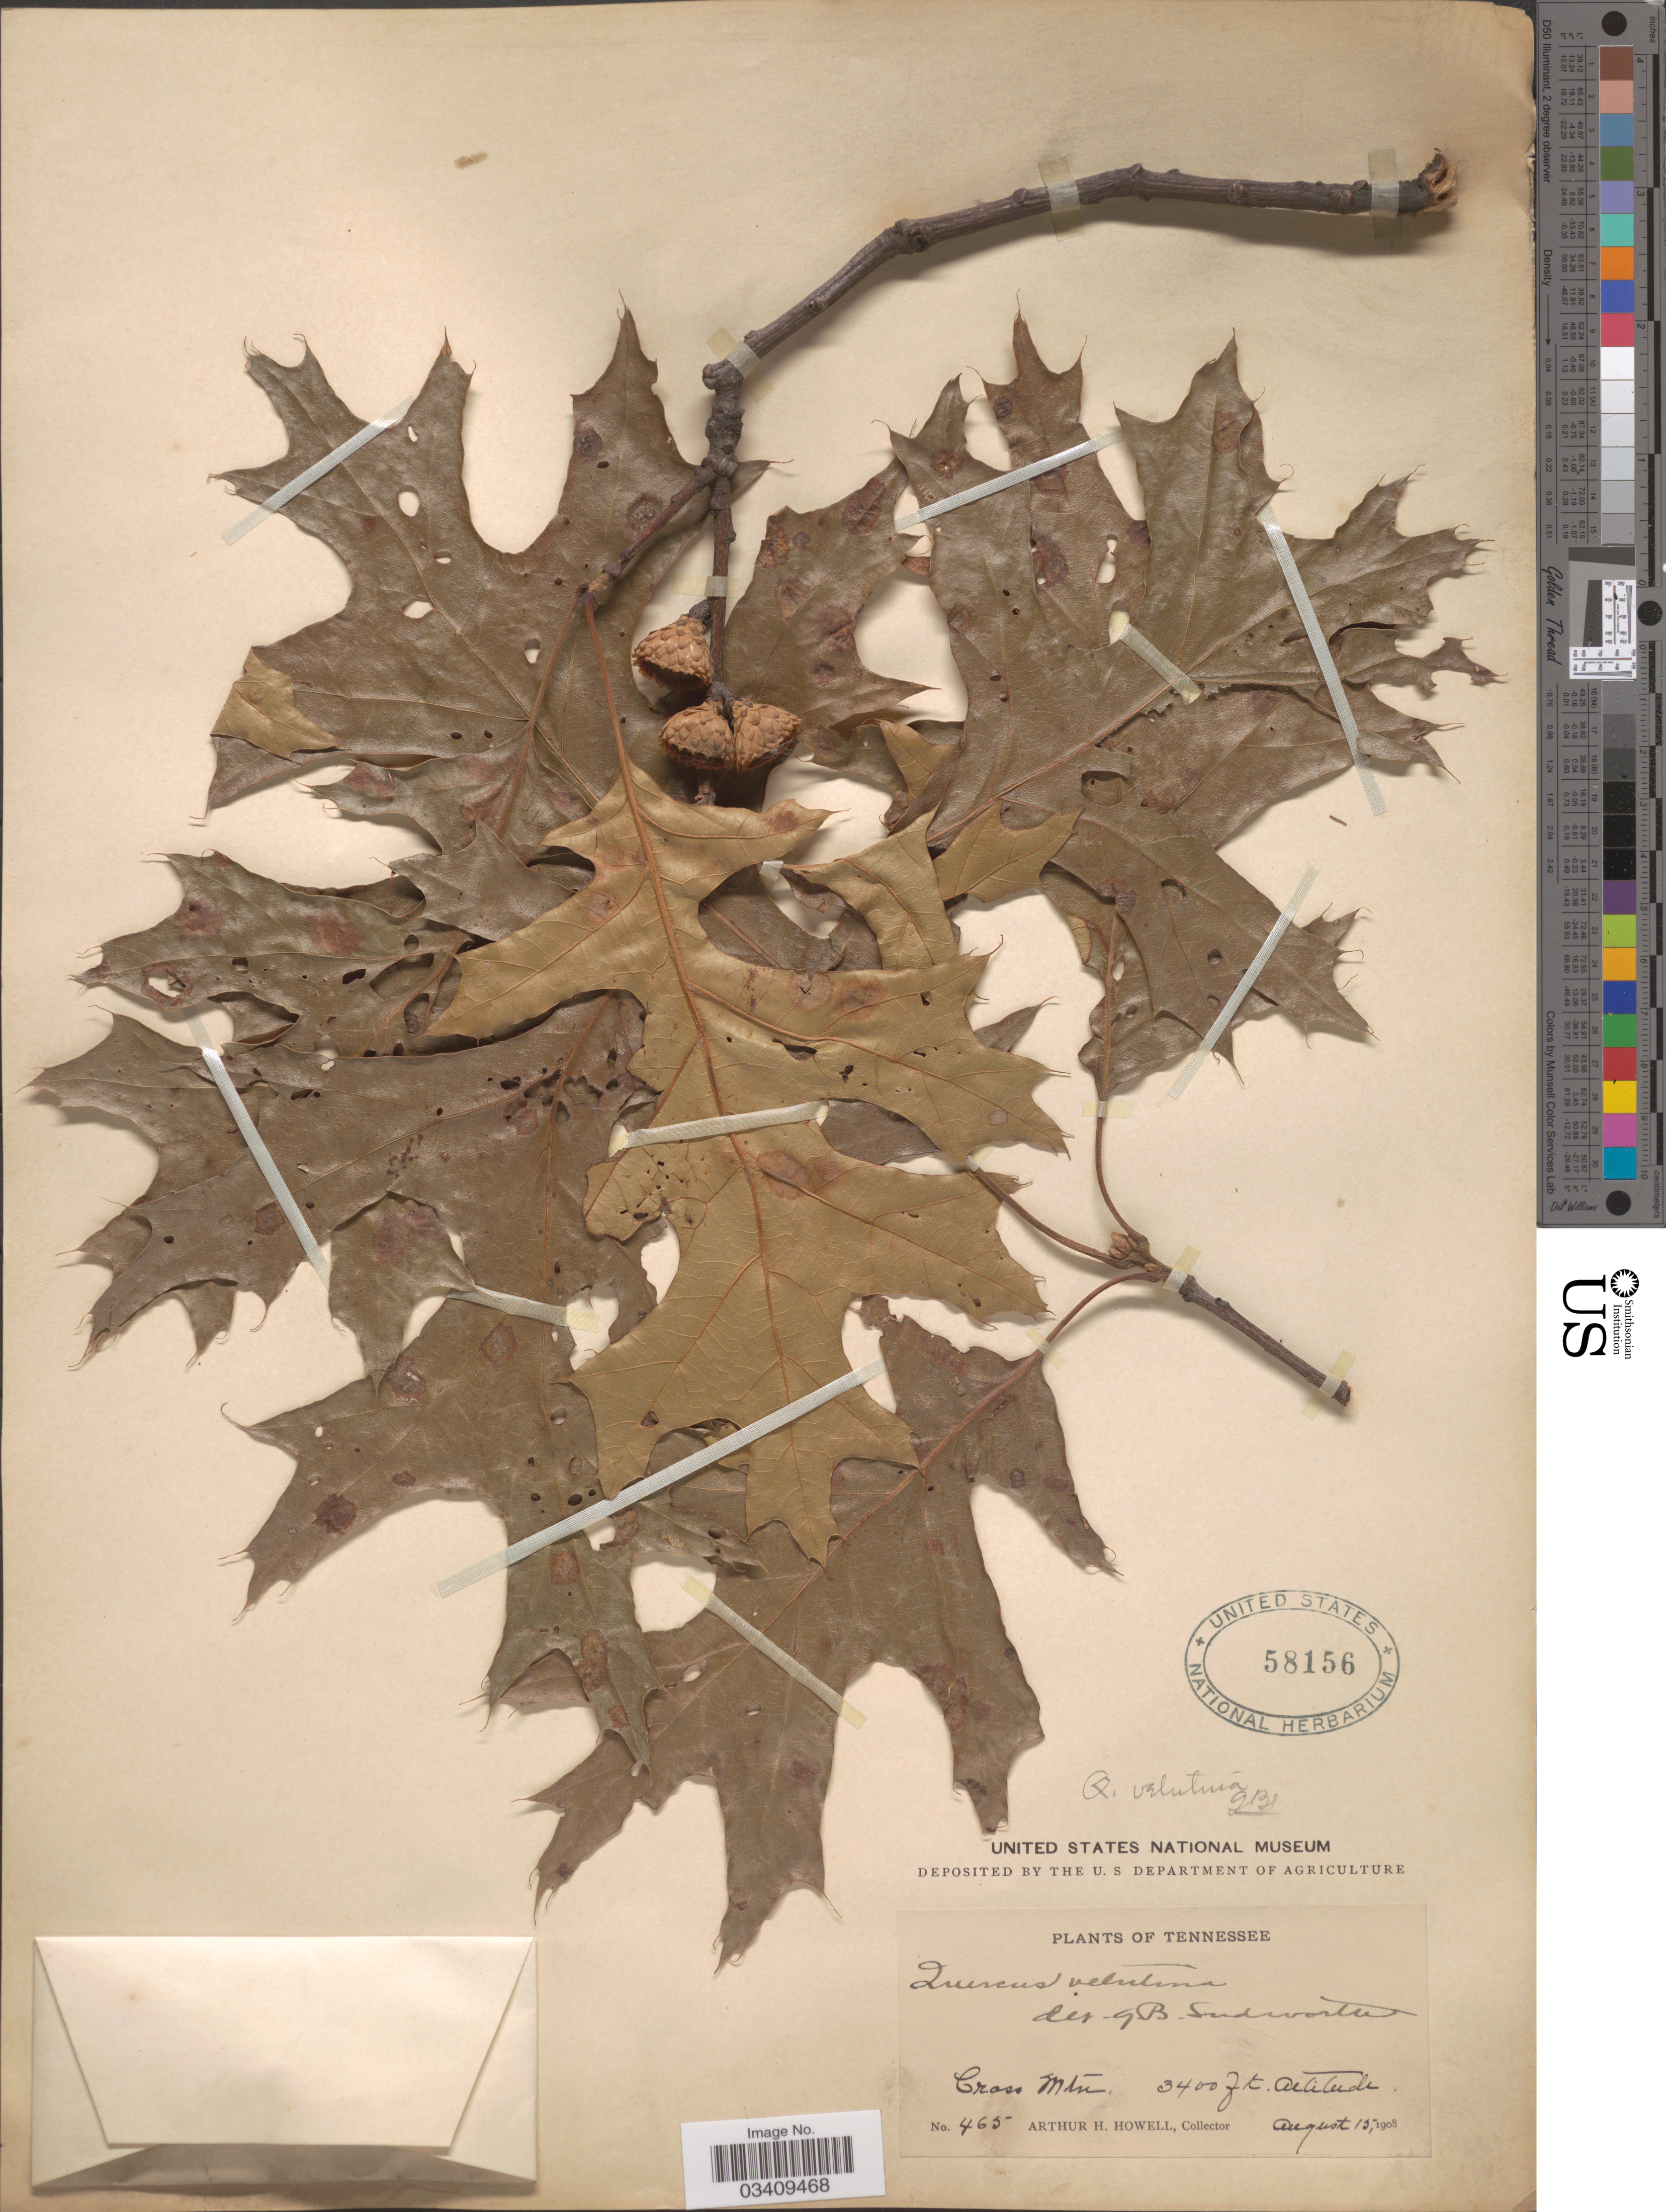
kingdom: Plantae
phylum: Tracheophyta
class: Magnoliopsida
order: Fagales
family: Fagaceae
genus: Quercus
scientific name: Quercus velutina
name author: Lam.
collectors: A. H. Howell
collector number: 465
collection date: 1908-08-15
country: United States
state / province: Tennessee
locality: Cross Mtn.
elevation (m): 1036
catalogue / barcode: US 58156